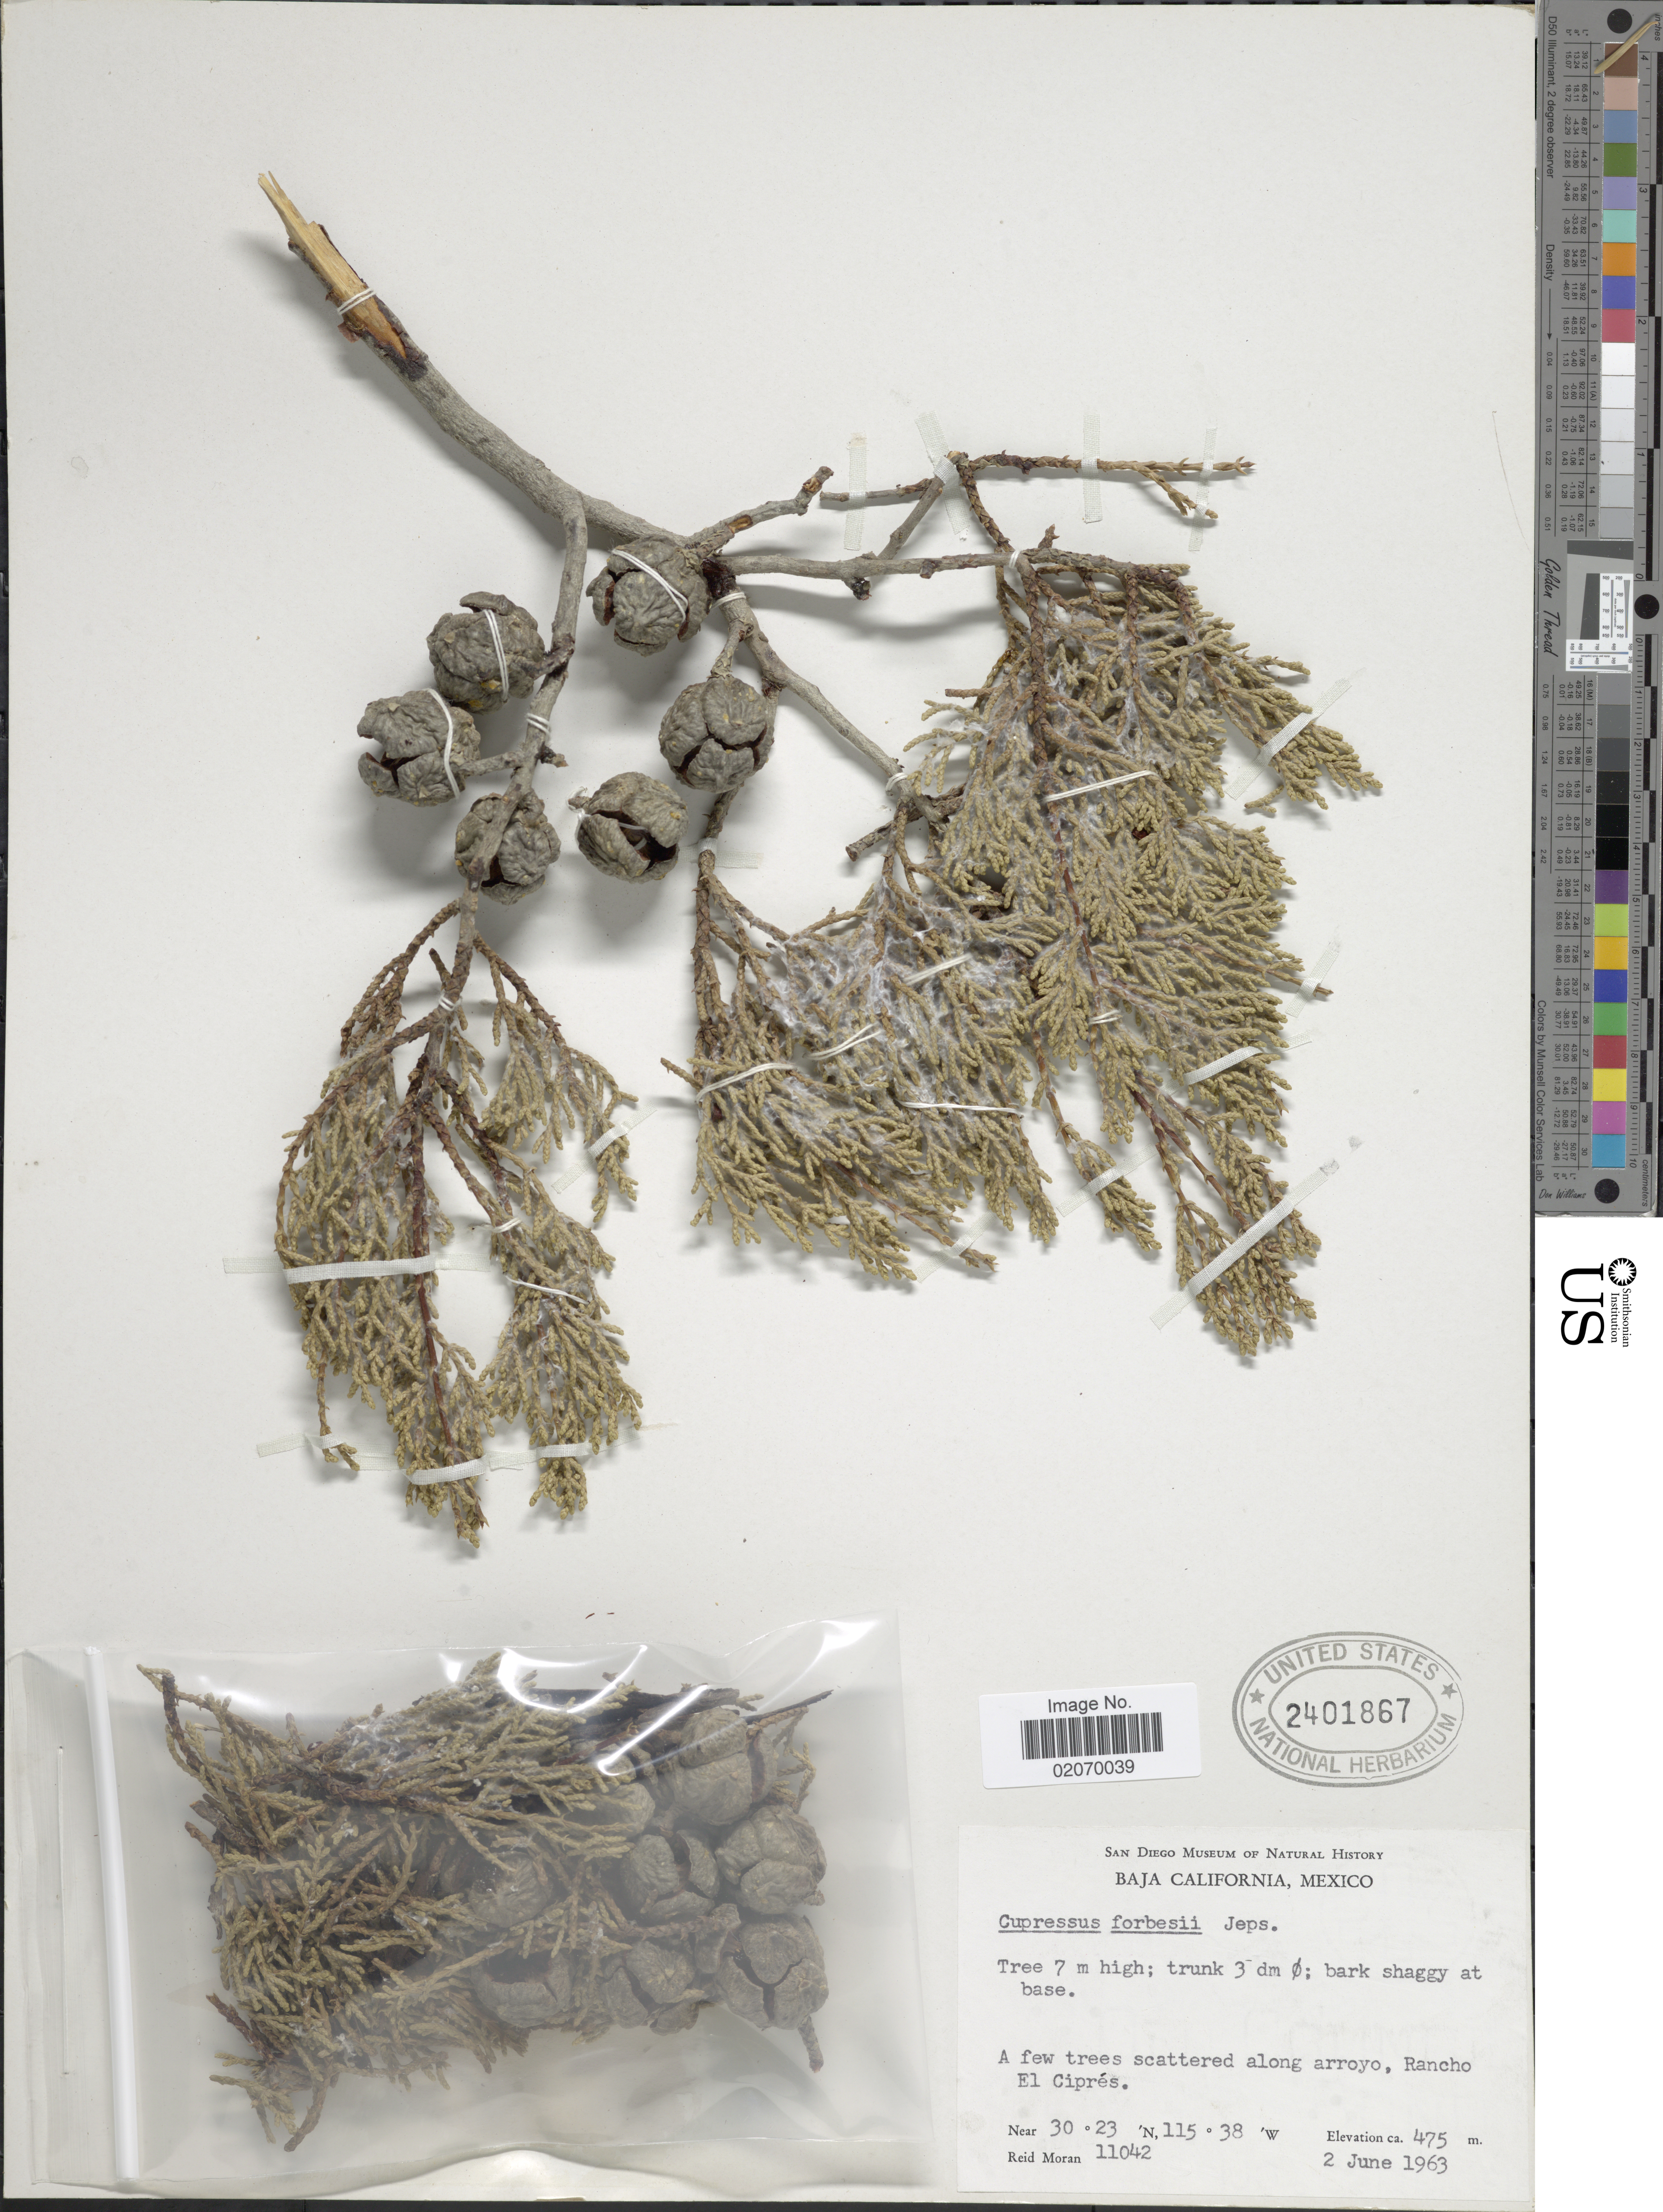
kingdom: Plantae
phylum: Tracheophyta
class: Pinopsida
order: Pinales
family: Cupressaceae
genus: Hesperocyparis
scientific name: Hesperocyparis forbesii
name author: (Jeps.) Bartel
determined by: (US) Smithsonian Institution - National Museum of Natural History - Department of Botany (UNITED STATES)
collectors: R. V. Moran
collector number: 11042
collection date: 1963-06-02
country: Mexico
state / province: Baja California Norte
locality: Rancho El Cipres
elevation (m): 475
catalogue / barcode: US 2401867